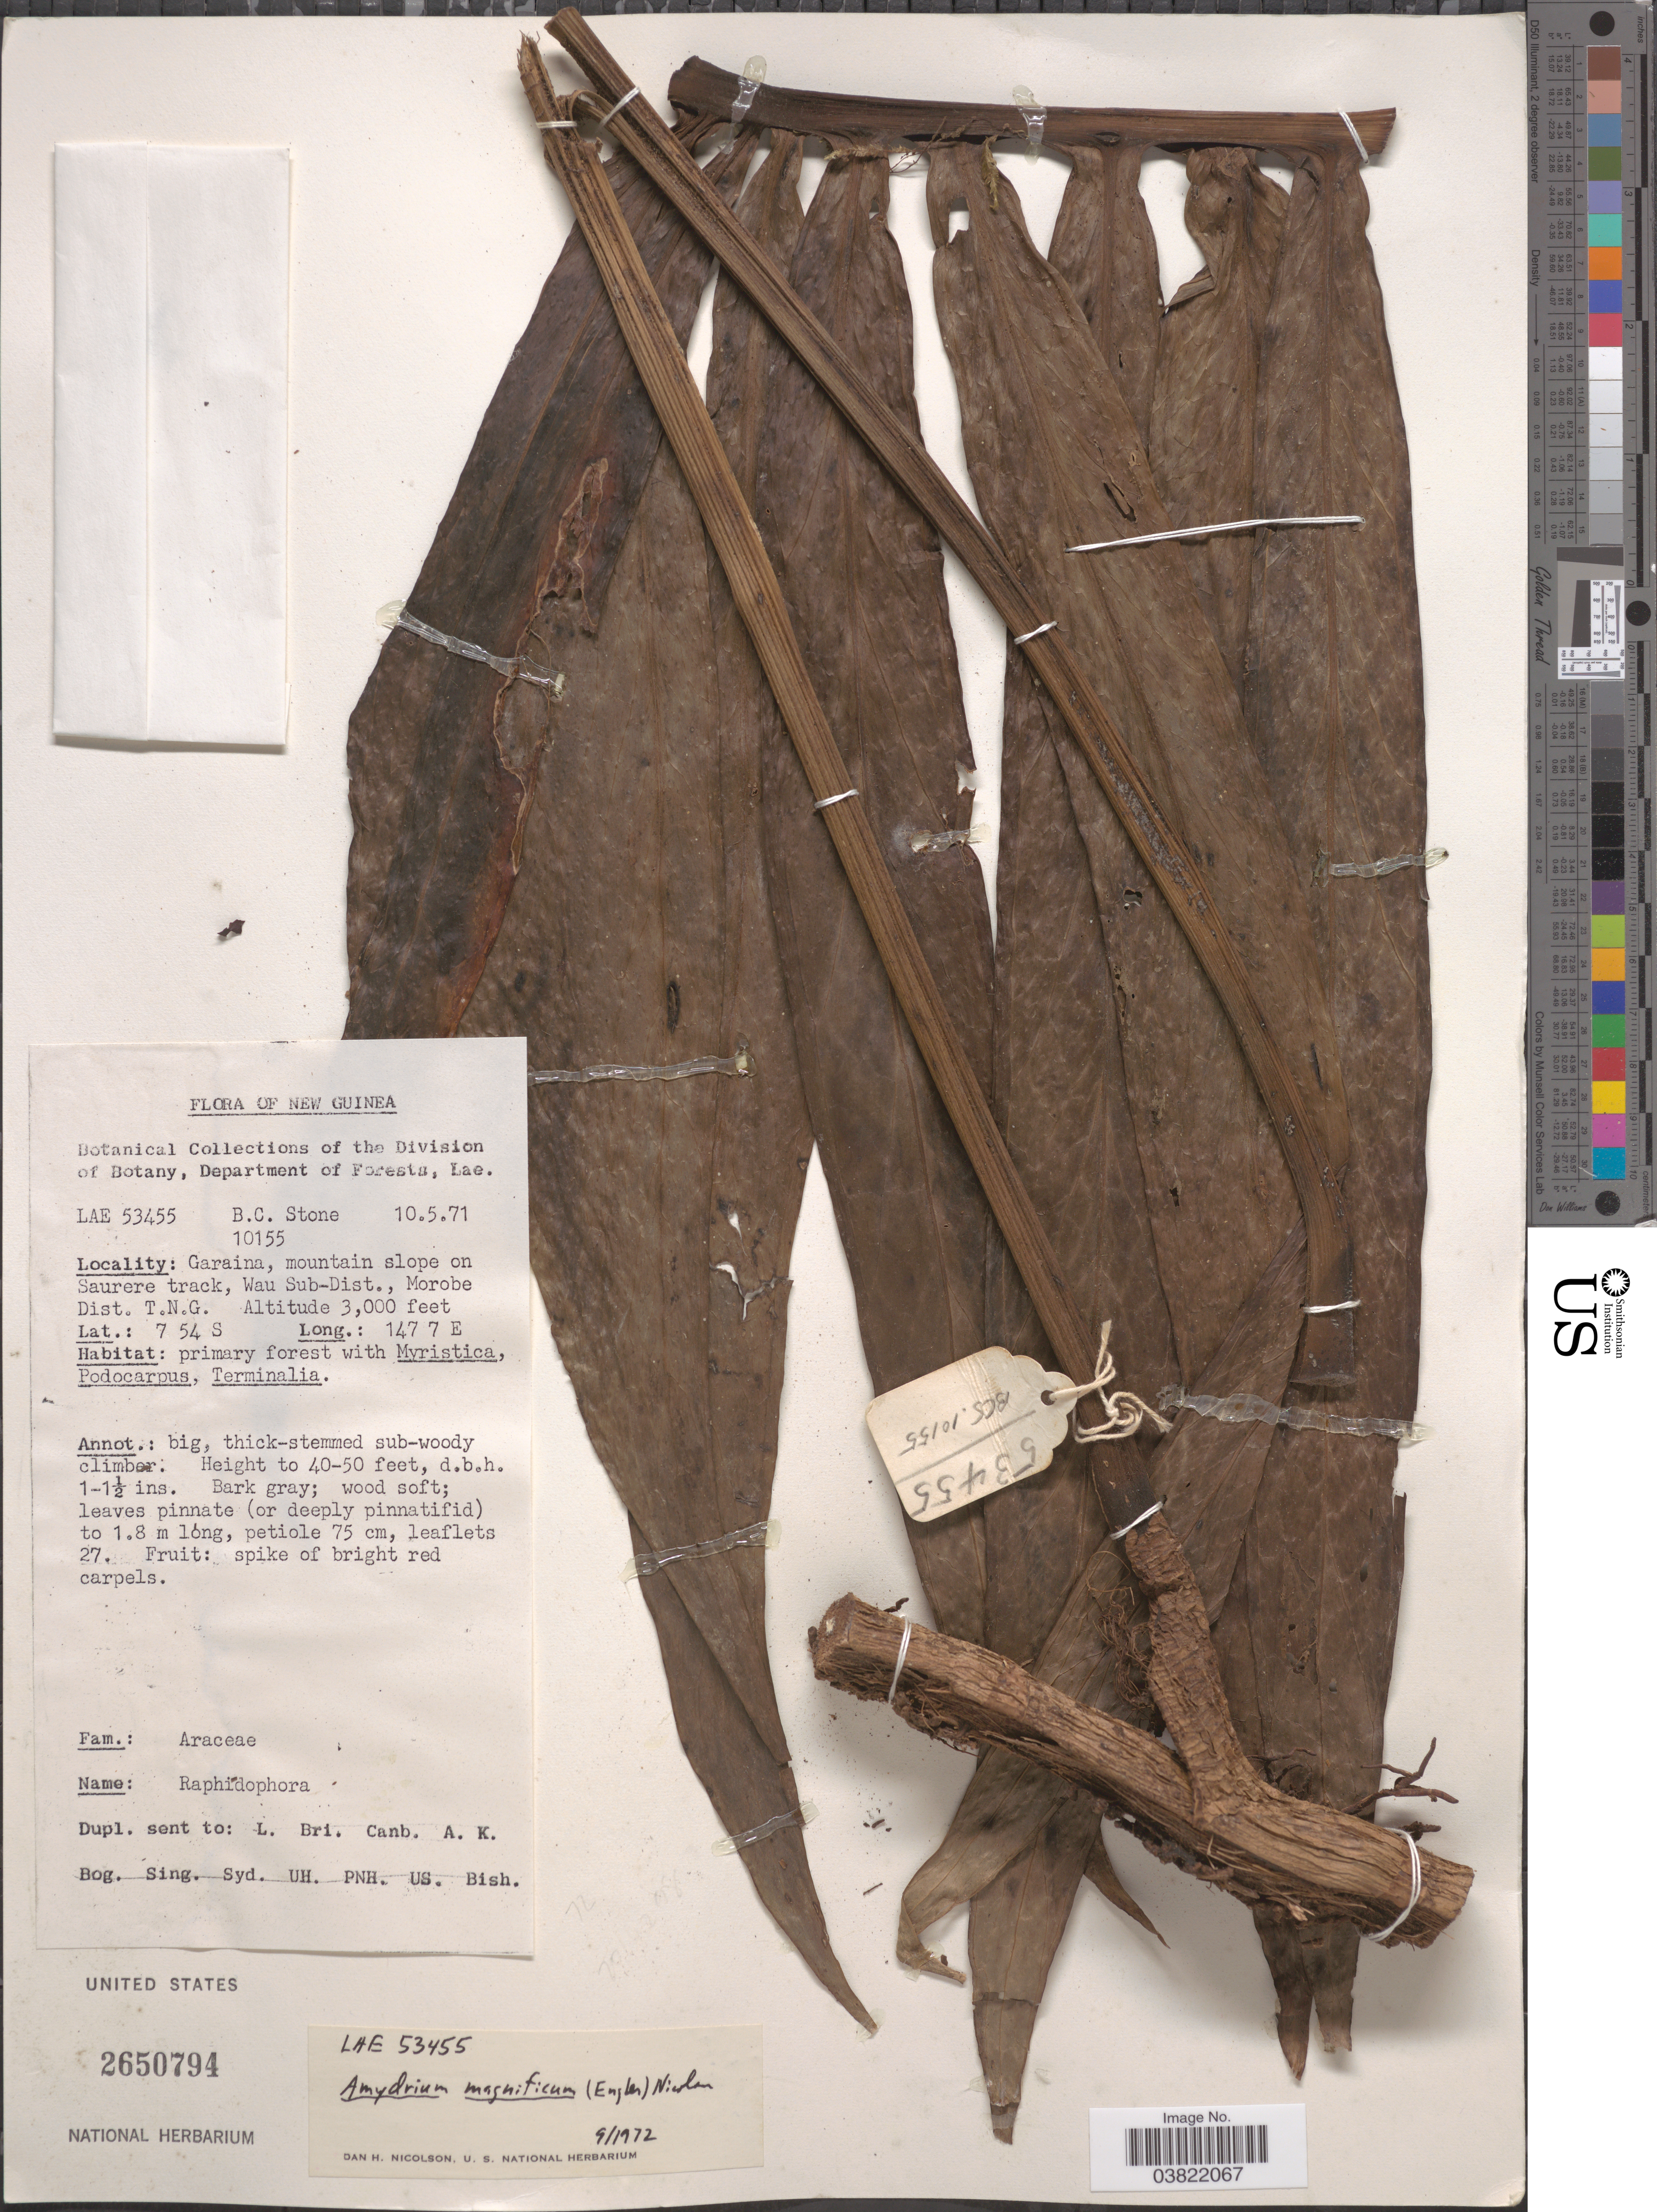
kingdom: Plantae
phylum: Tracheophyta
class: Liliopsida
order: Alismatales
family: Araceae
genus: Amydrium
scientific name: Amydrium zippelianum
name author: (Schott) Nicolson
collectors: B. C. Stone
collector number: LAE53455/10155?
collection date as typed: Transcribed d/m/y: 10/5/71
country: Papua New Guinea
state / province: Morobe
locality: New Guinea. Garaina, mountain slope on Saurere track, Wau Sub-Dist., Morobe Dist. T.N.G.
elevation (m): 914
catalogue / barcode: US 2650794